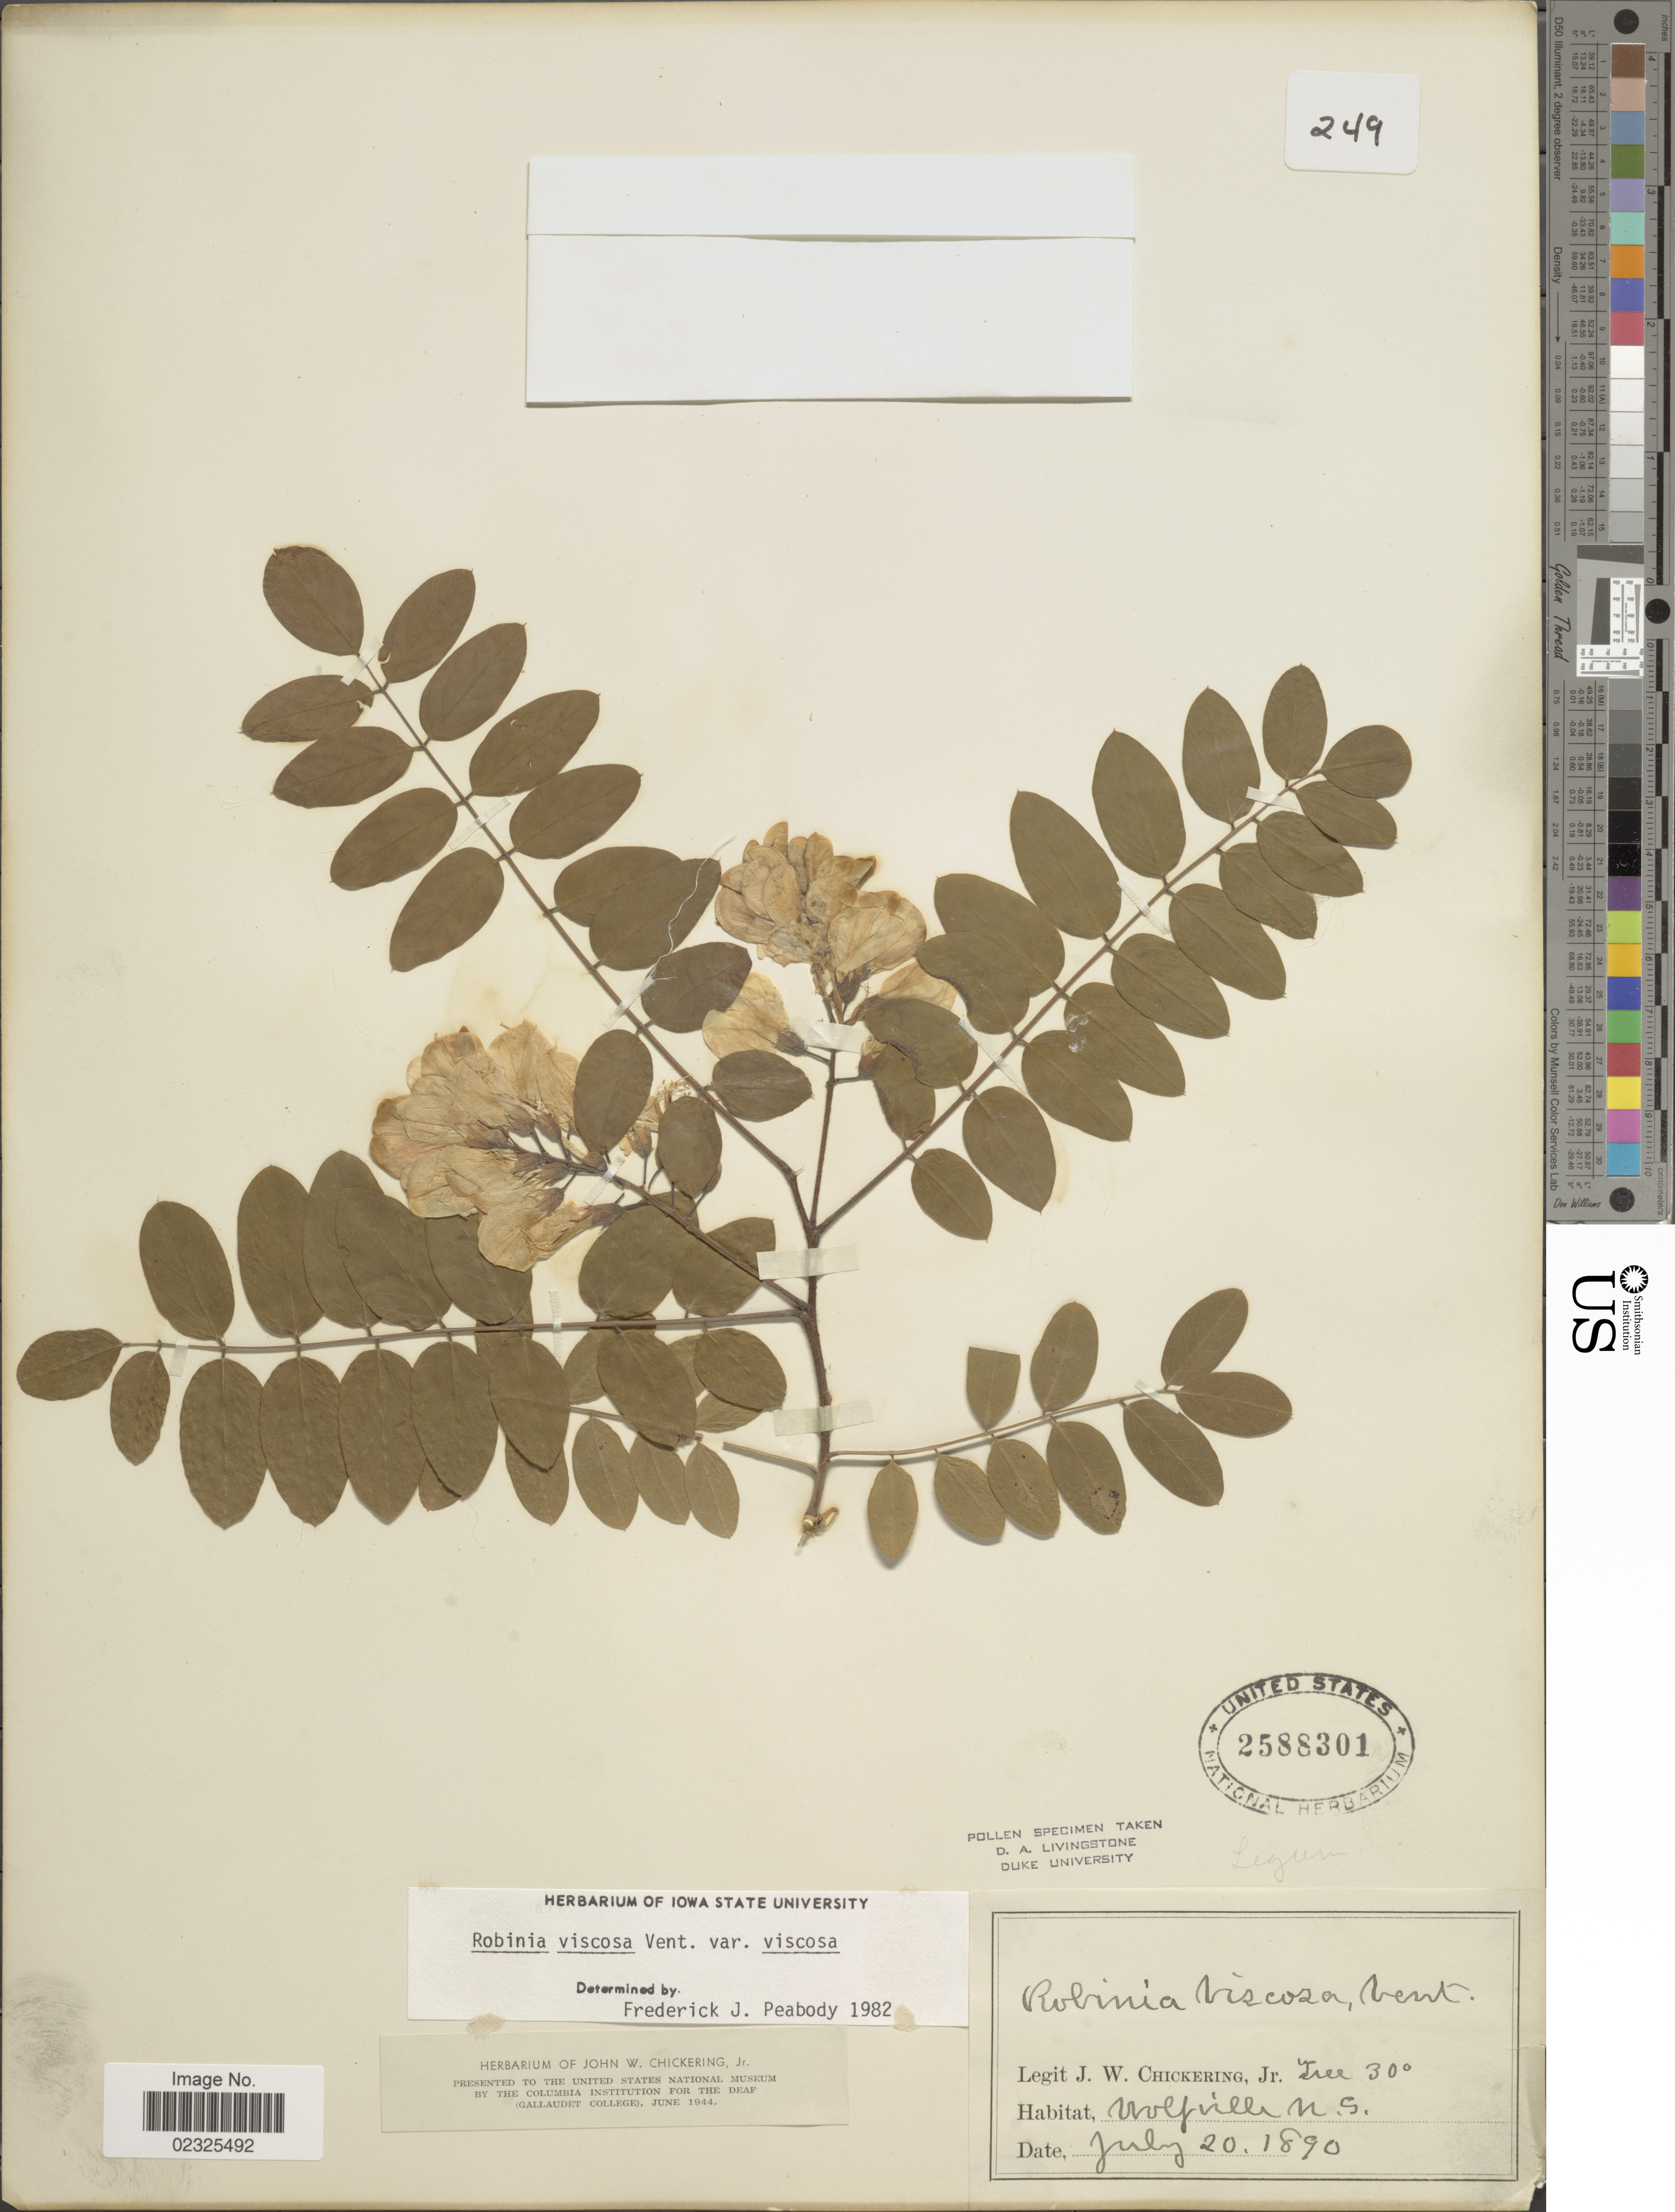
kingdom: Plantae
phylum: Tracheophyta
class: Magnoliopsida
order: Fabales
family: Fabaceae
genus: Robinia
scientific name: Robinia viscosa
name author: Vent.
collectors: J. W. Chickering Jr.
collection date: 1890-07-20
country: Canada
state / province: Nova Scotia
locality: Wolfville, N.S.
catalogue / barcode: US 2588301